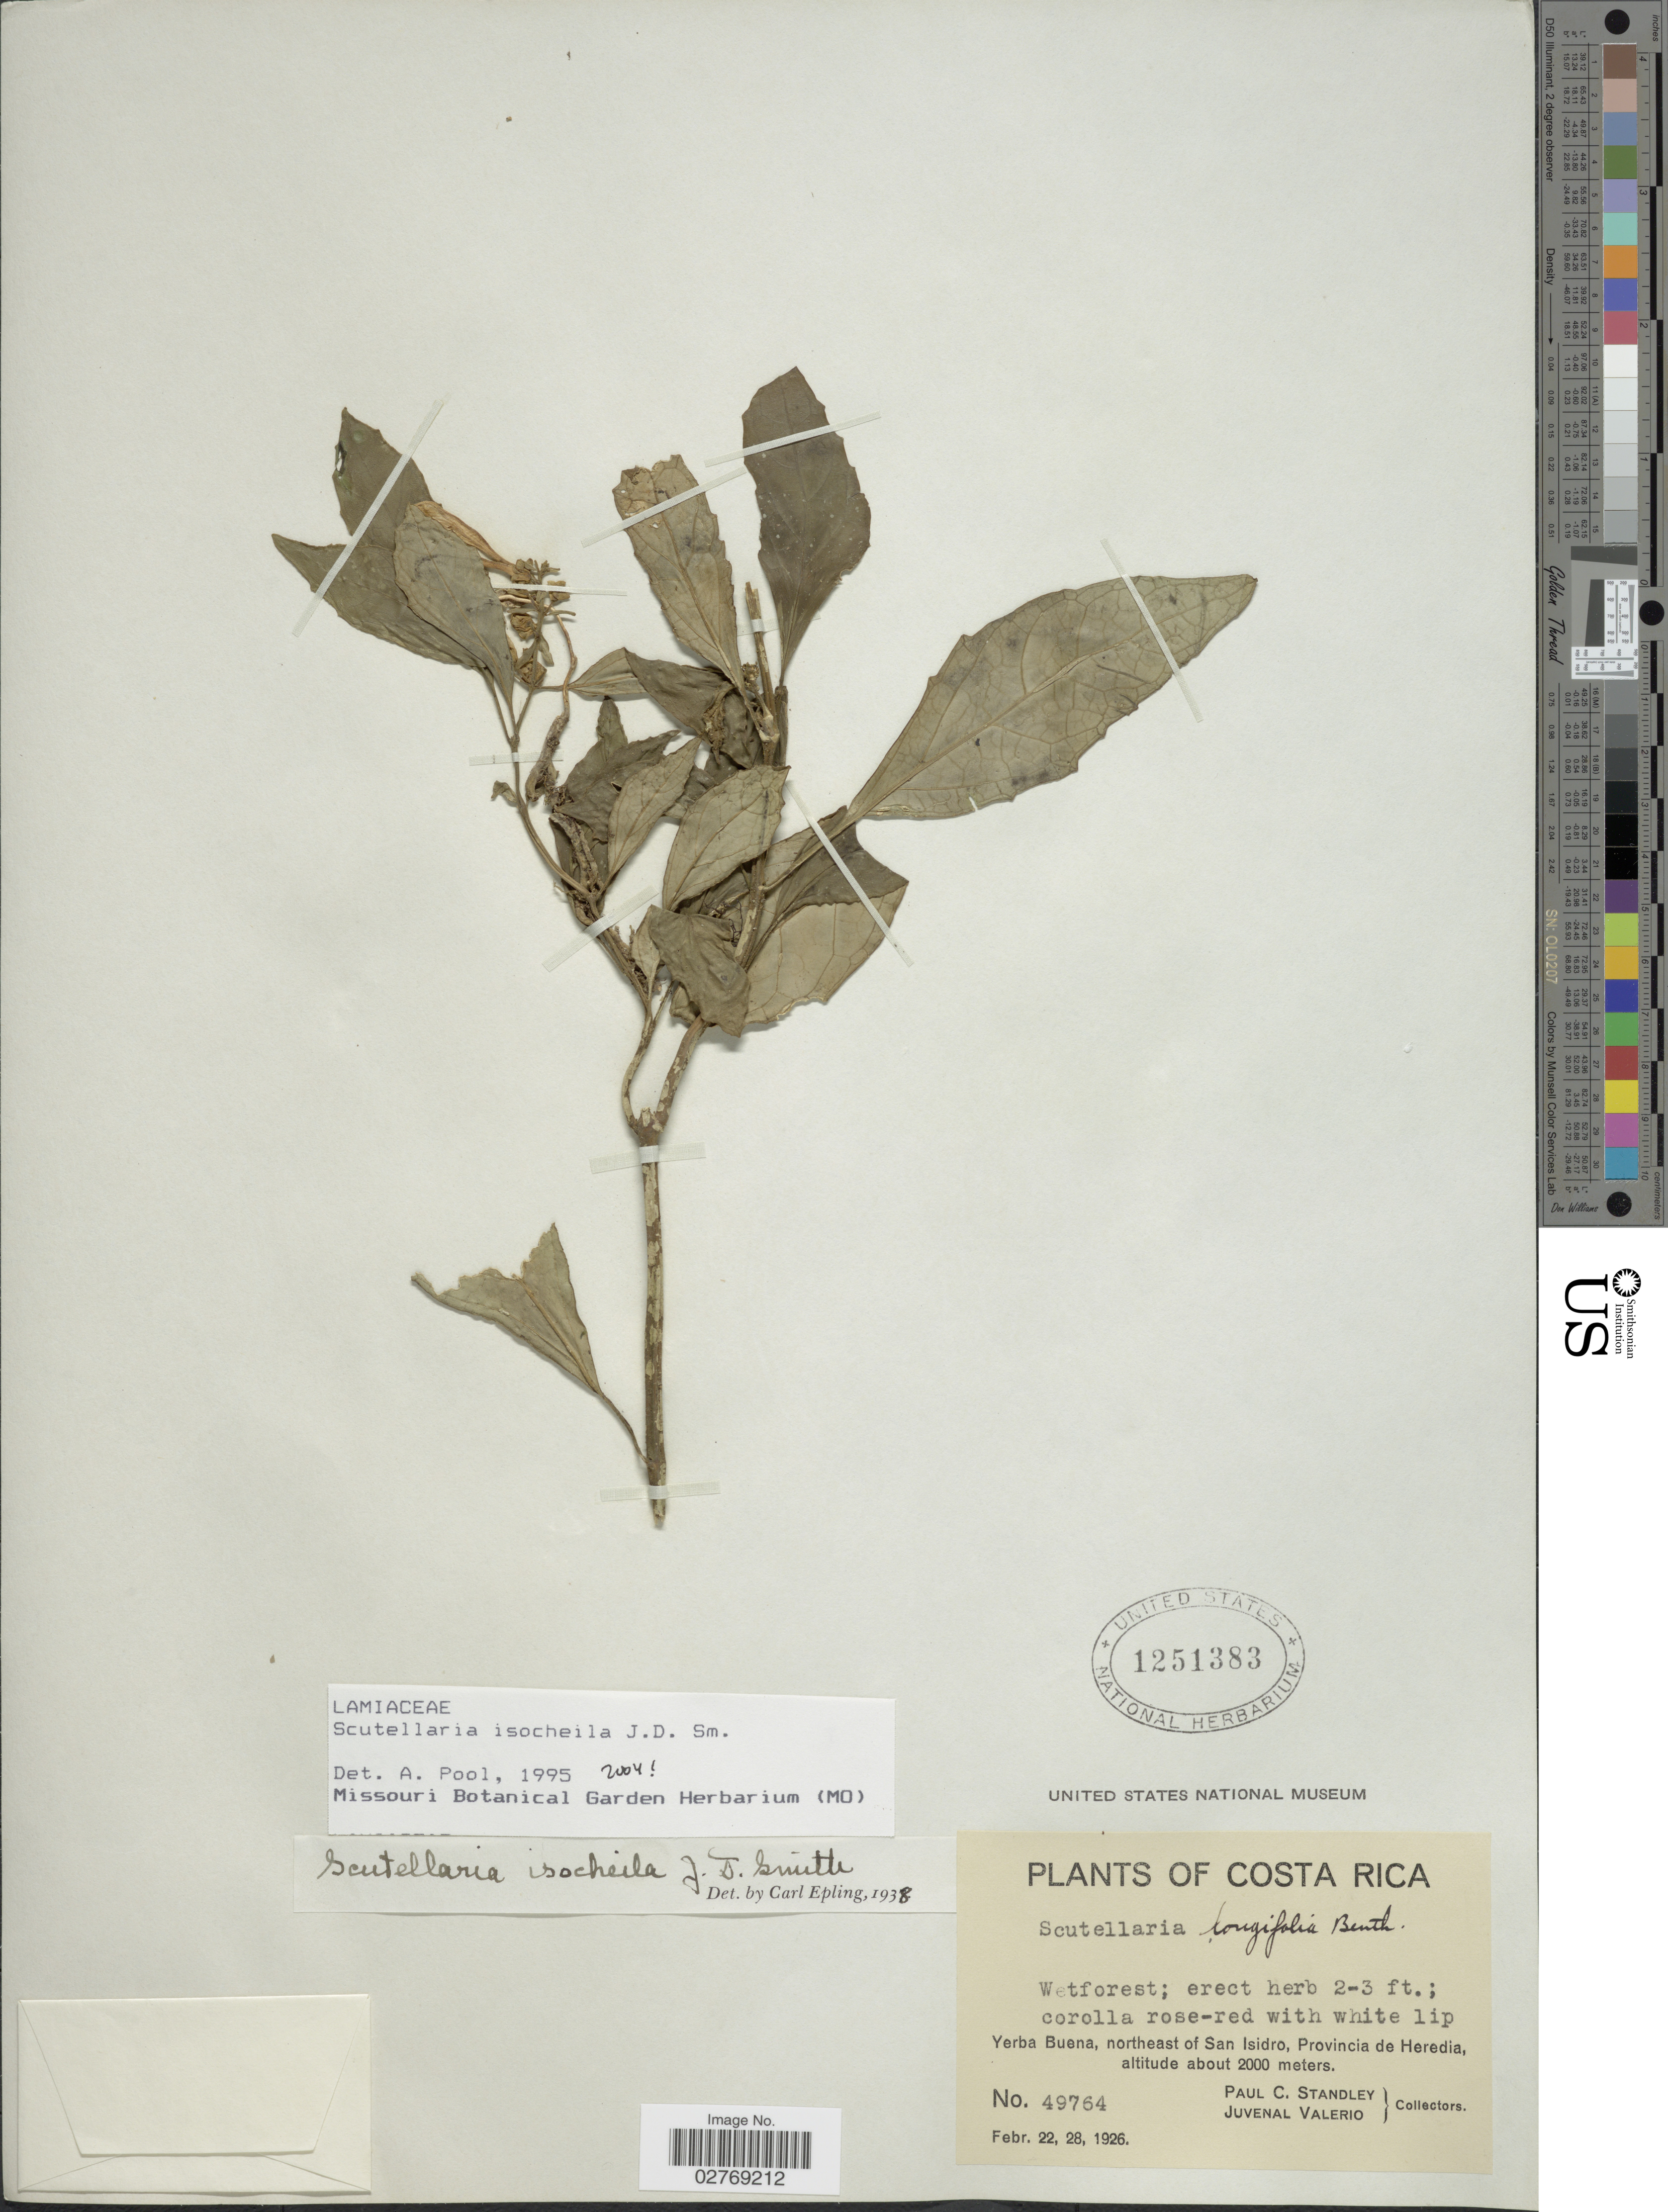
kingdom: Plantae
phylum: Tracheophyta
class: Magnoliopsida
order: Lamiales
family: Lamiaceae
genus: Scutellaria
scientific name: Scutellaria isocheila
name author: Donn. Sm.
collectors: P. C. Standley & J. Valerio R.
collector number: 49764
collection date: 1926-02-22/1926-02-28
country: Costa Rica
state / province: Heredia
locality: Yerba Buena, northeast of San Isidro.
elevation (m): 2000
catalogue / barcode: US 1251383